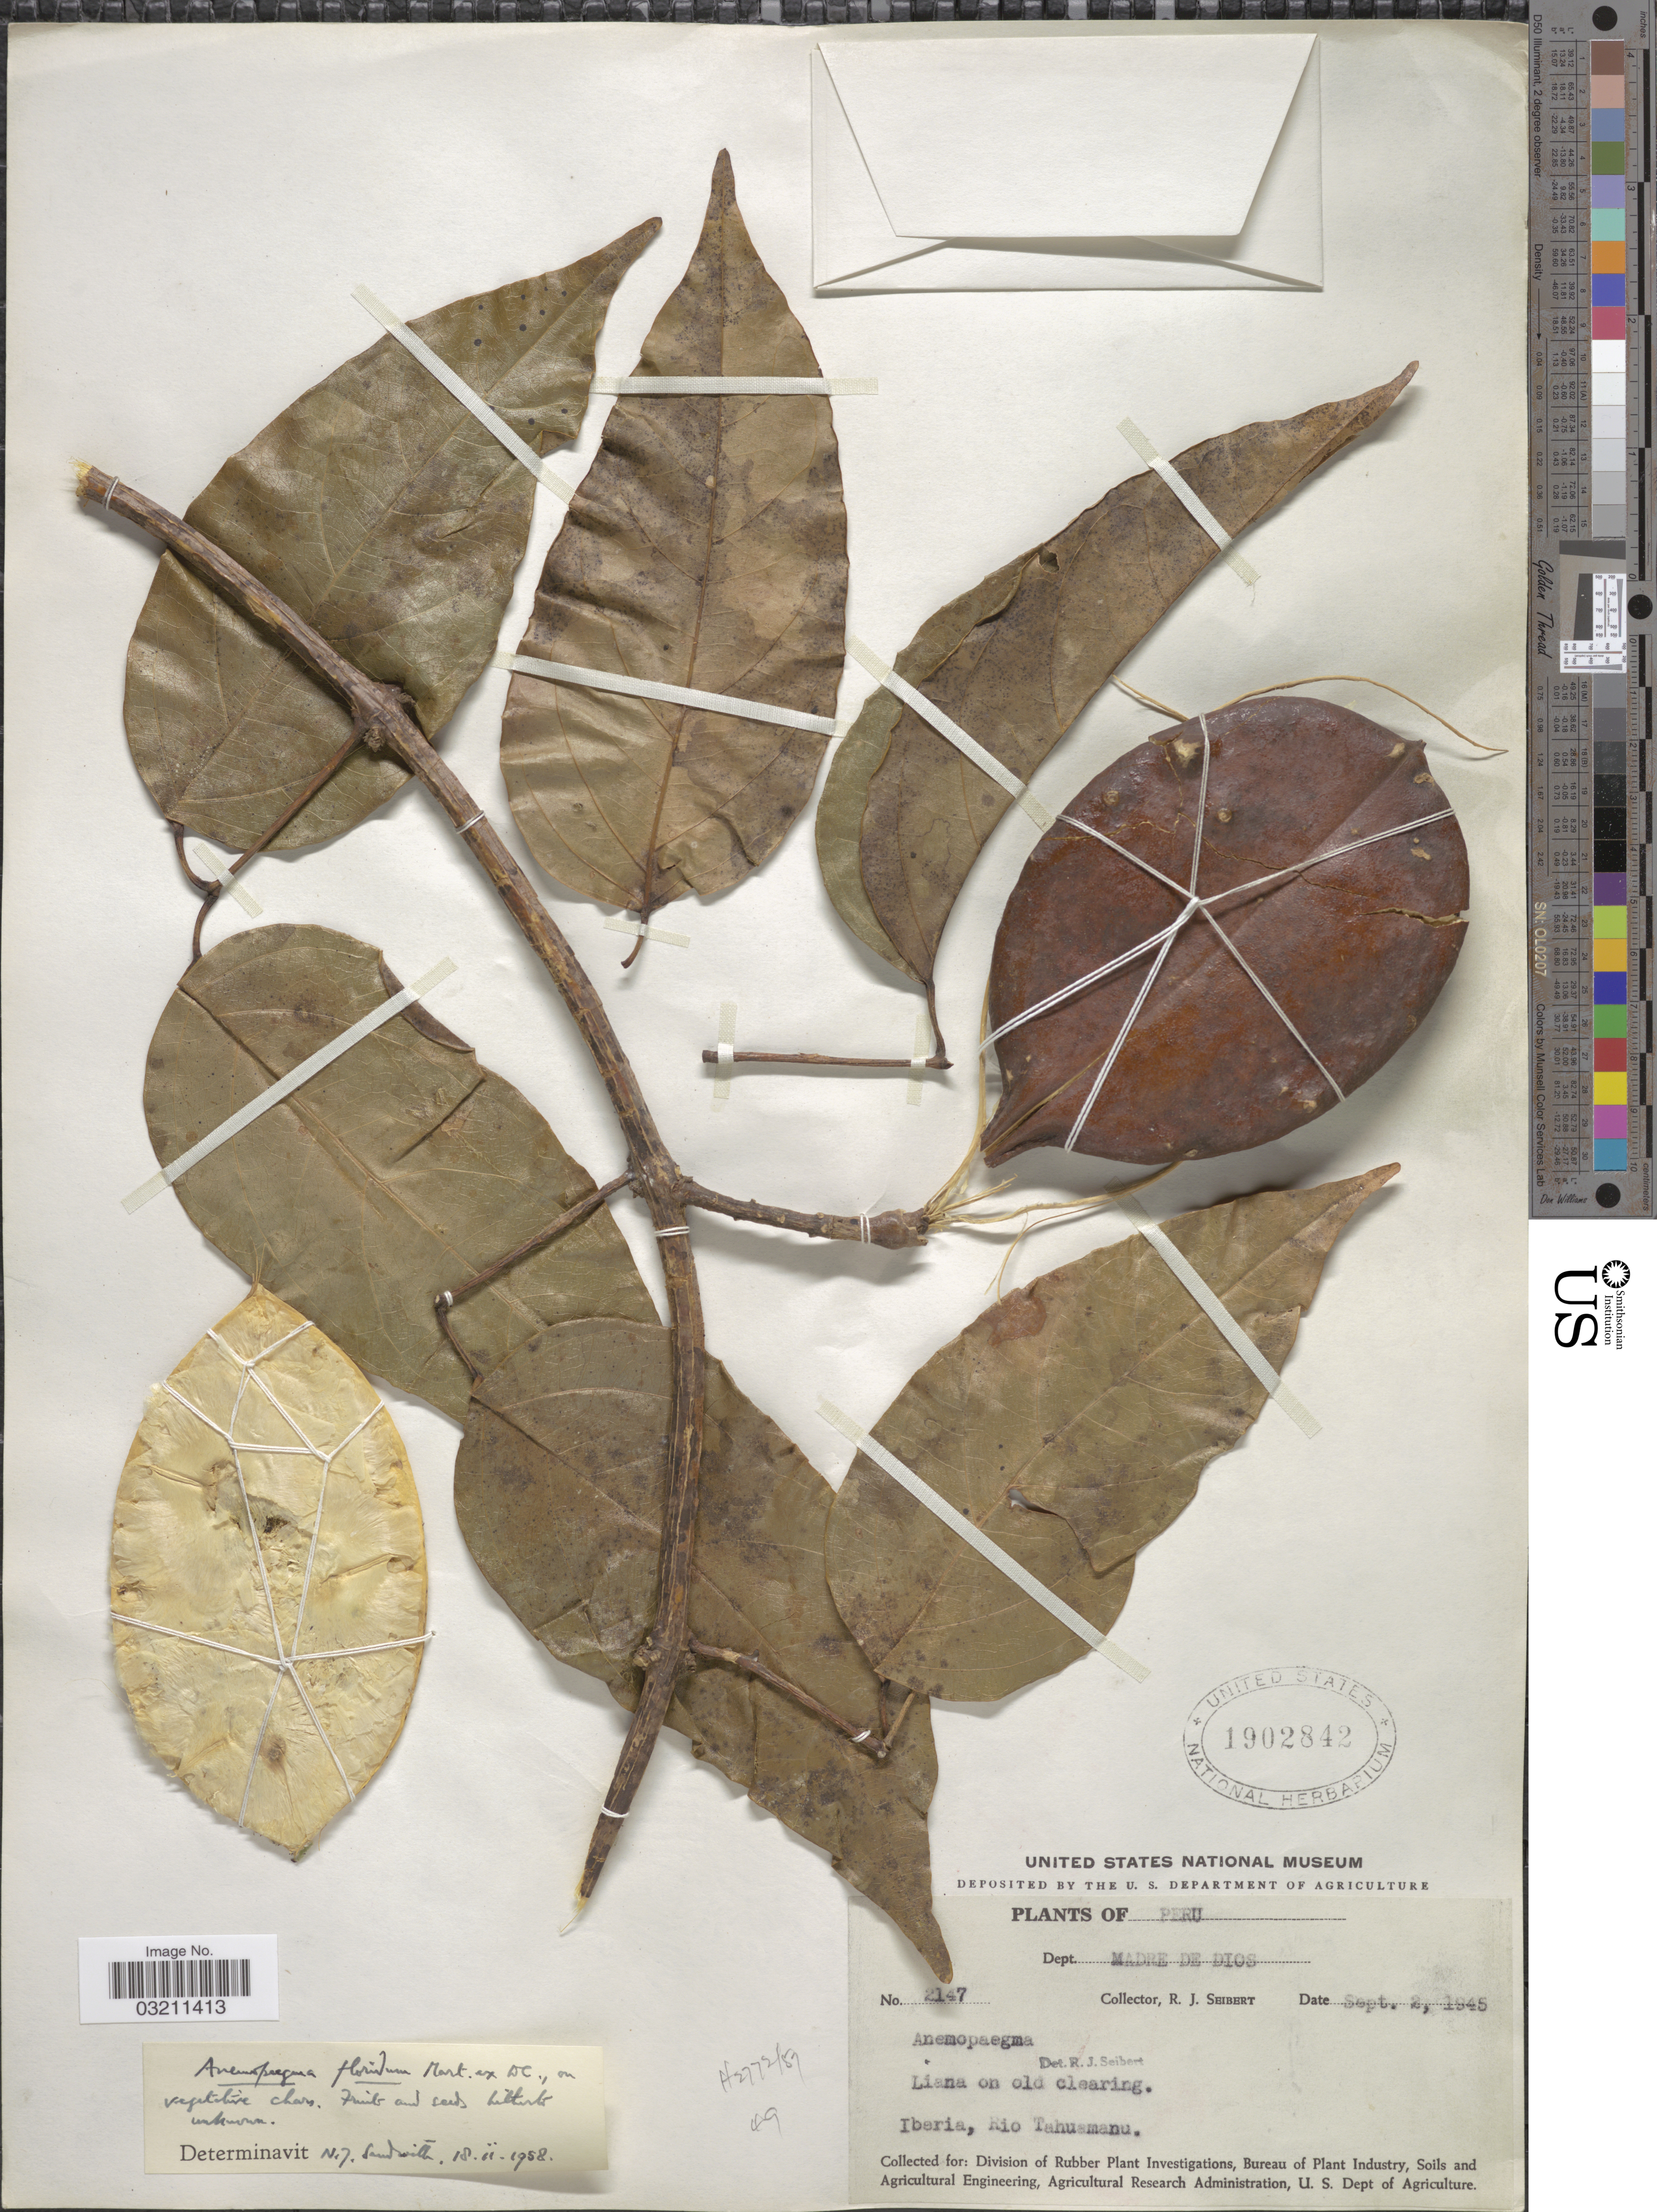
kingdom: Plantae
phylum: Tracheophyta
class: Magnoliopsida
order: Lamiales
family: Bignoniaceae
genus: Anemopaegma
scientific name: Anemopaegma floridum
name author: Mart. ex DC.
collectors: R. J. Seibert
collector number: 2147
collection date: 1945-09-02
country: Peru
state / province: Madre de Dios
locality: Dept. Madre de Dios. Iberia, Rio Tahuamanu.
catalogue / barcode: US 1902842